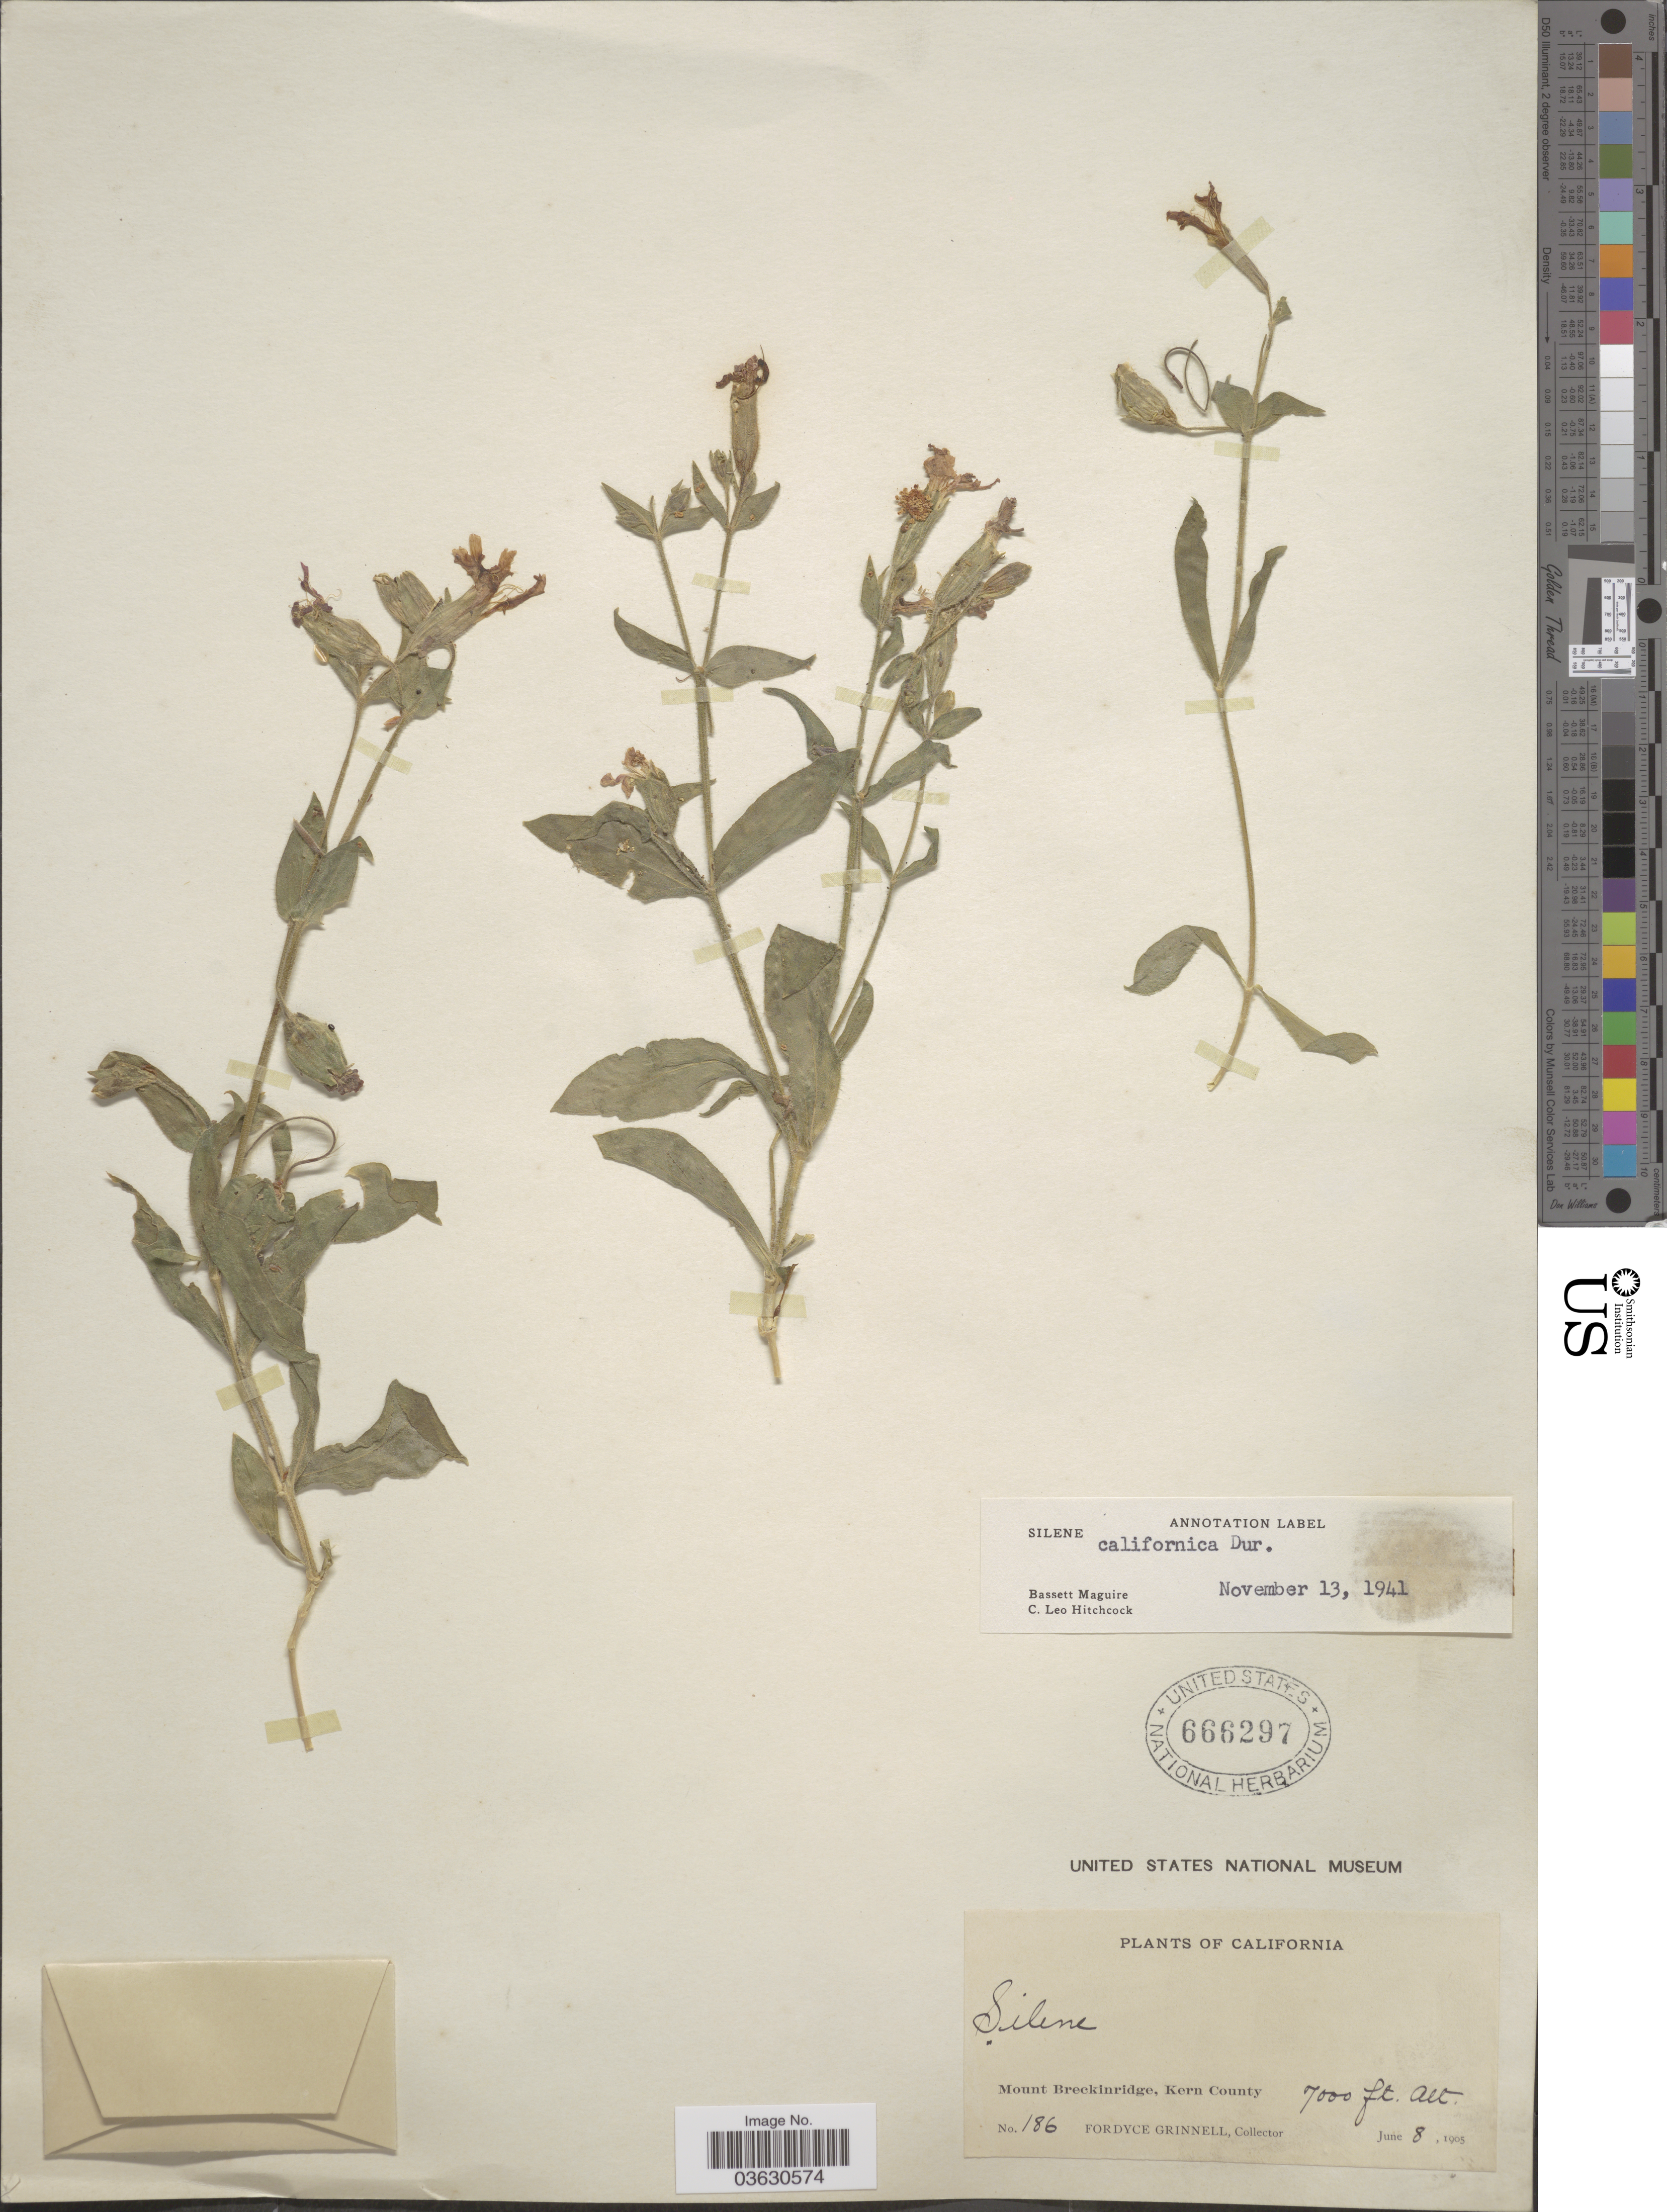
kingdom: Plantae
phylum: Tracheophyta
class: Magnoliopsida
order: Caryophyllales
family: Caryophyllaceae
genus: Silene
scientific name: Silene californica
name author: Durand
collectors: F. Grinnell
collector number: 186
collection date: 1905-06-08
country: United States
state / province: California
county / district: Kern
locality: Mount Breckinridge, Kern County.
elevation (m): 2134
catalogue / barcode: US 666297